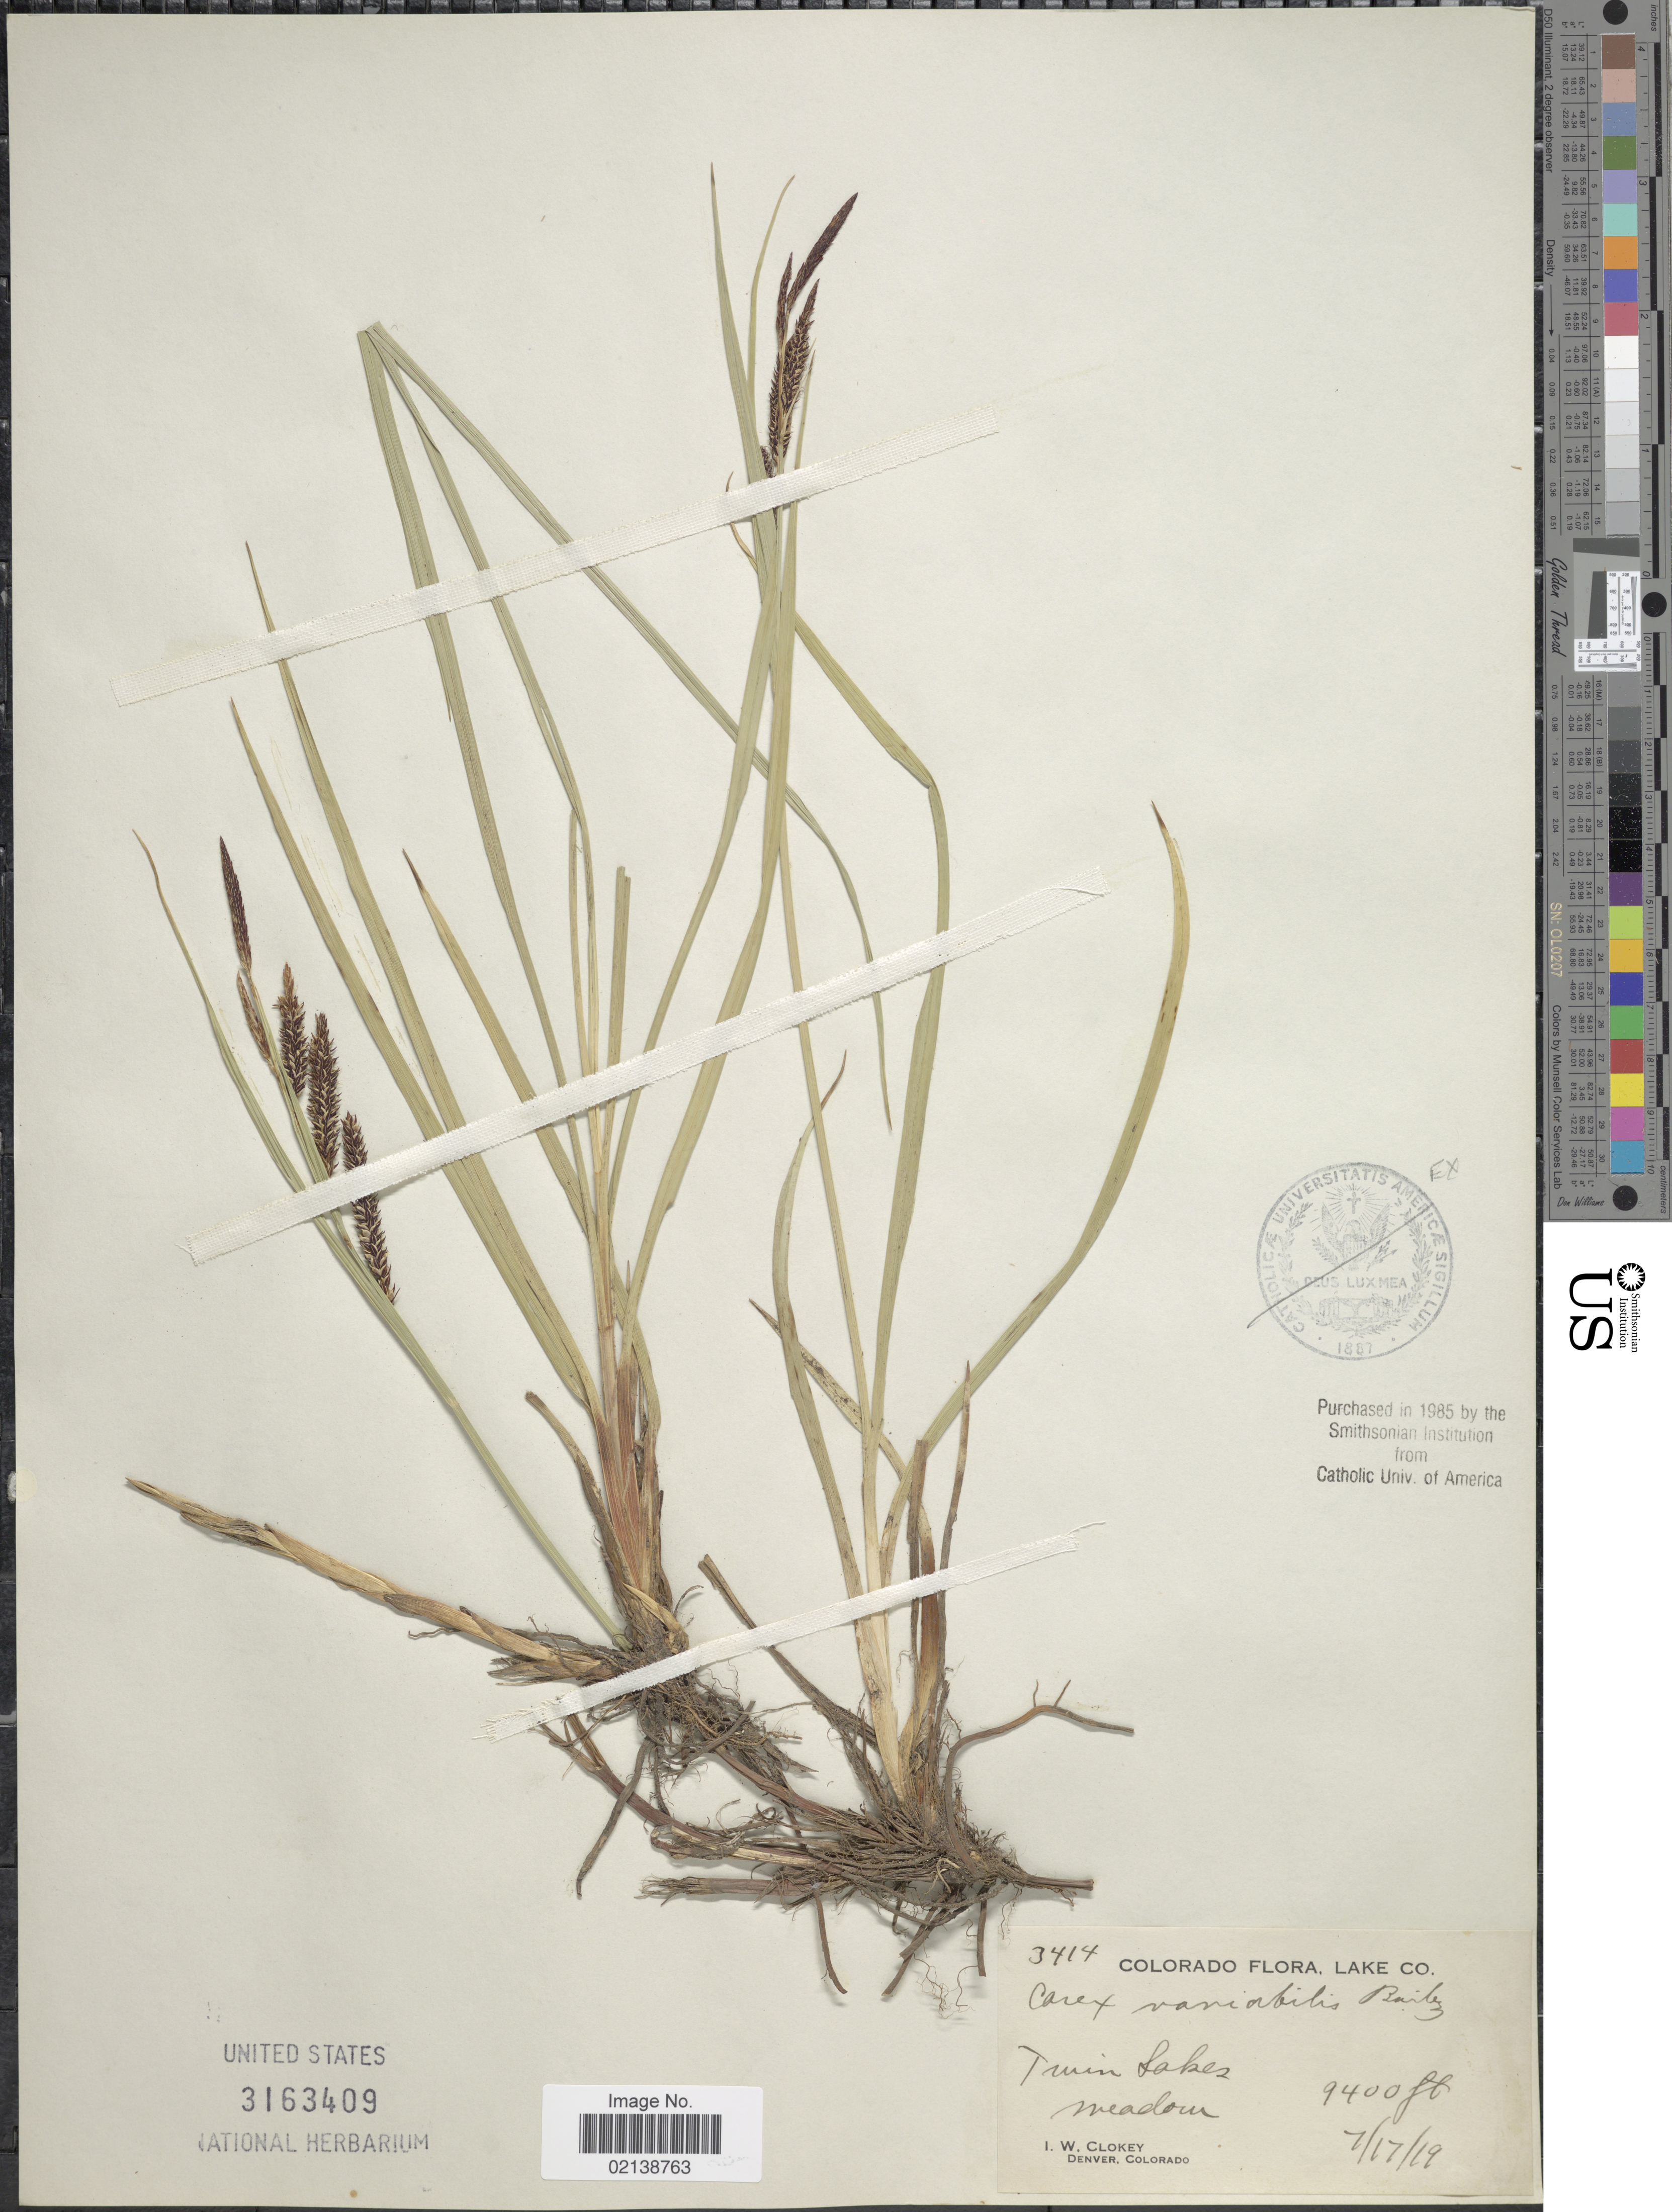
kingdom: Plantae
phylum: Tracheophyta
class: Liliopsida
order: Poales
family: Cyperaceae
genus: Carex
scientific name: Carex aquatilis var. aquatilis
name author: Wahlenb.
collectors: I. W. Clokey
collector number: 3414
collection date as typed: Transcribed d/m/y: 17/7/19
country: United States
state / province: Colorado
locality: Lake Co., Twin Lakes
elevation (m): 2865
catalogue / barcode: US 3163409